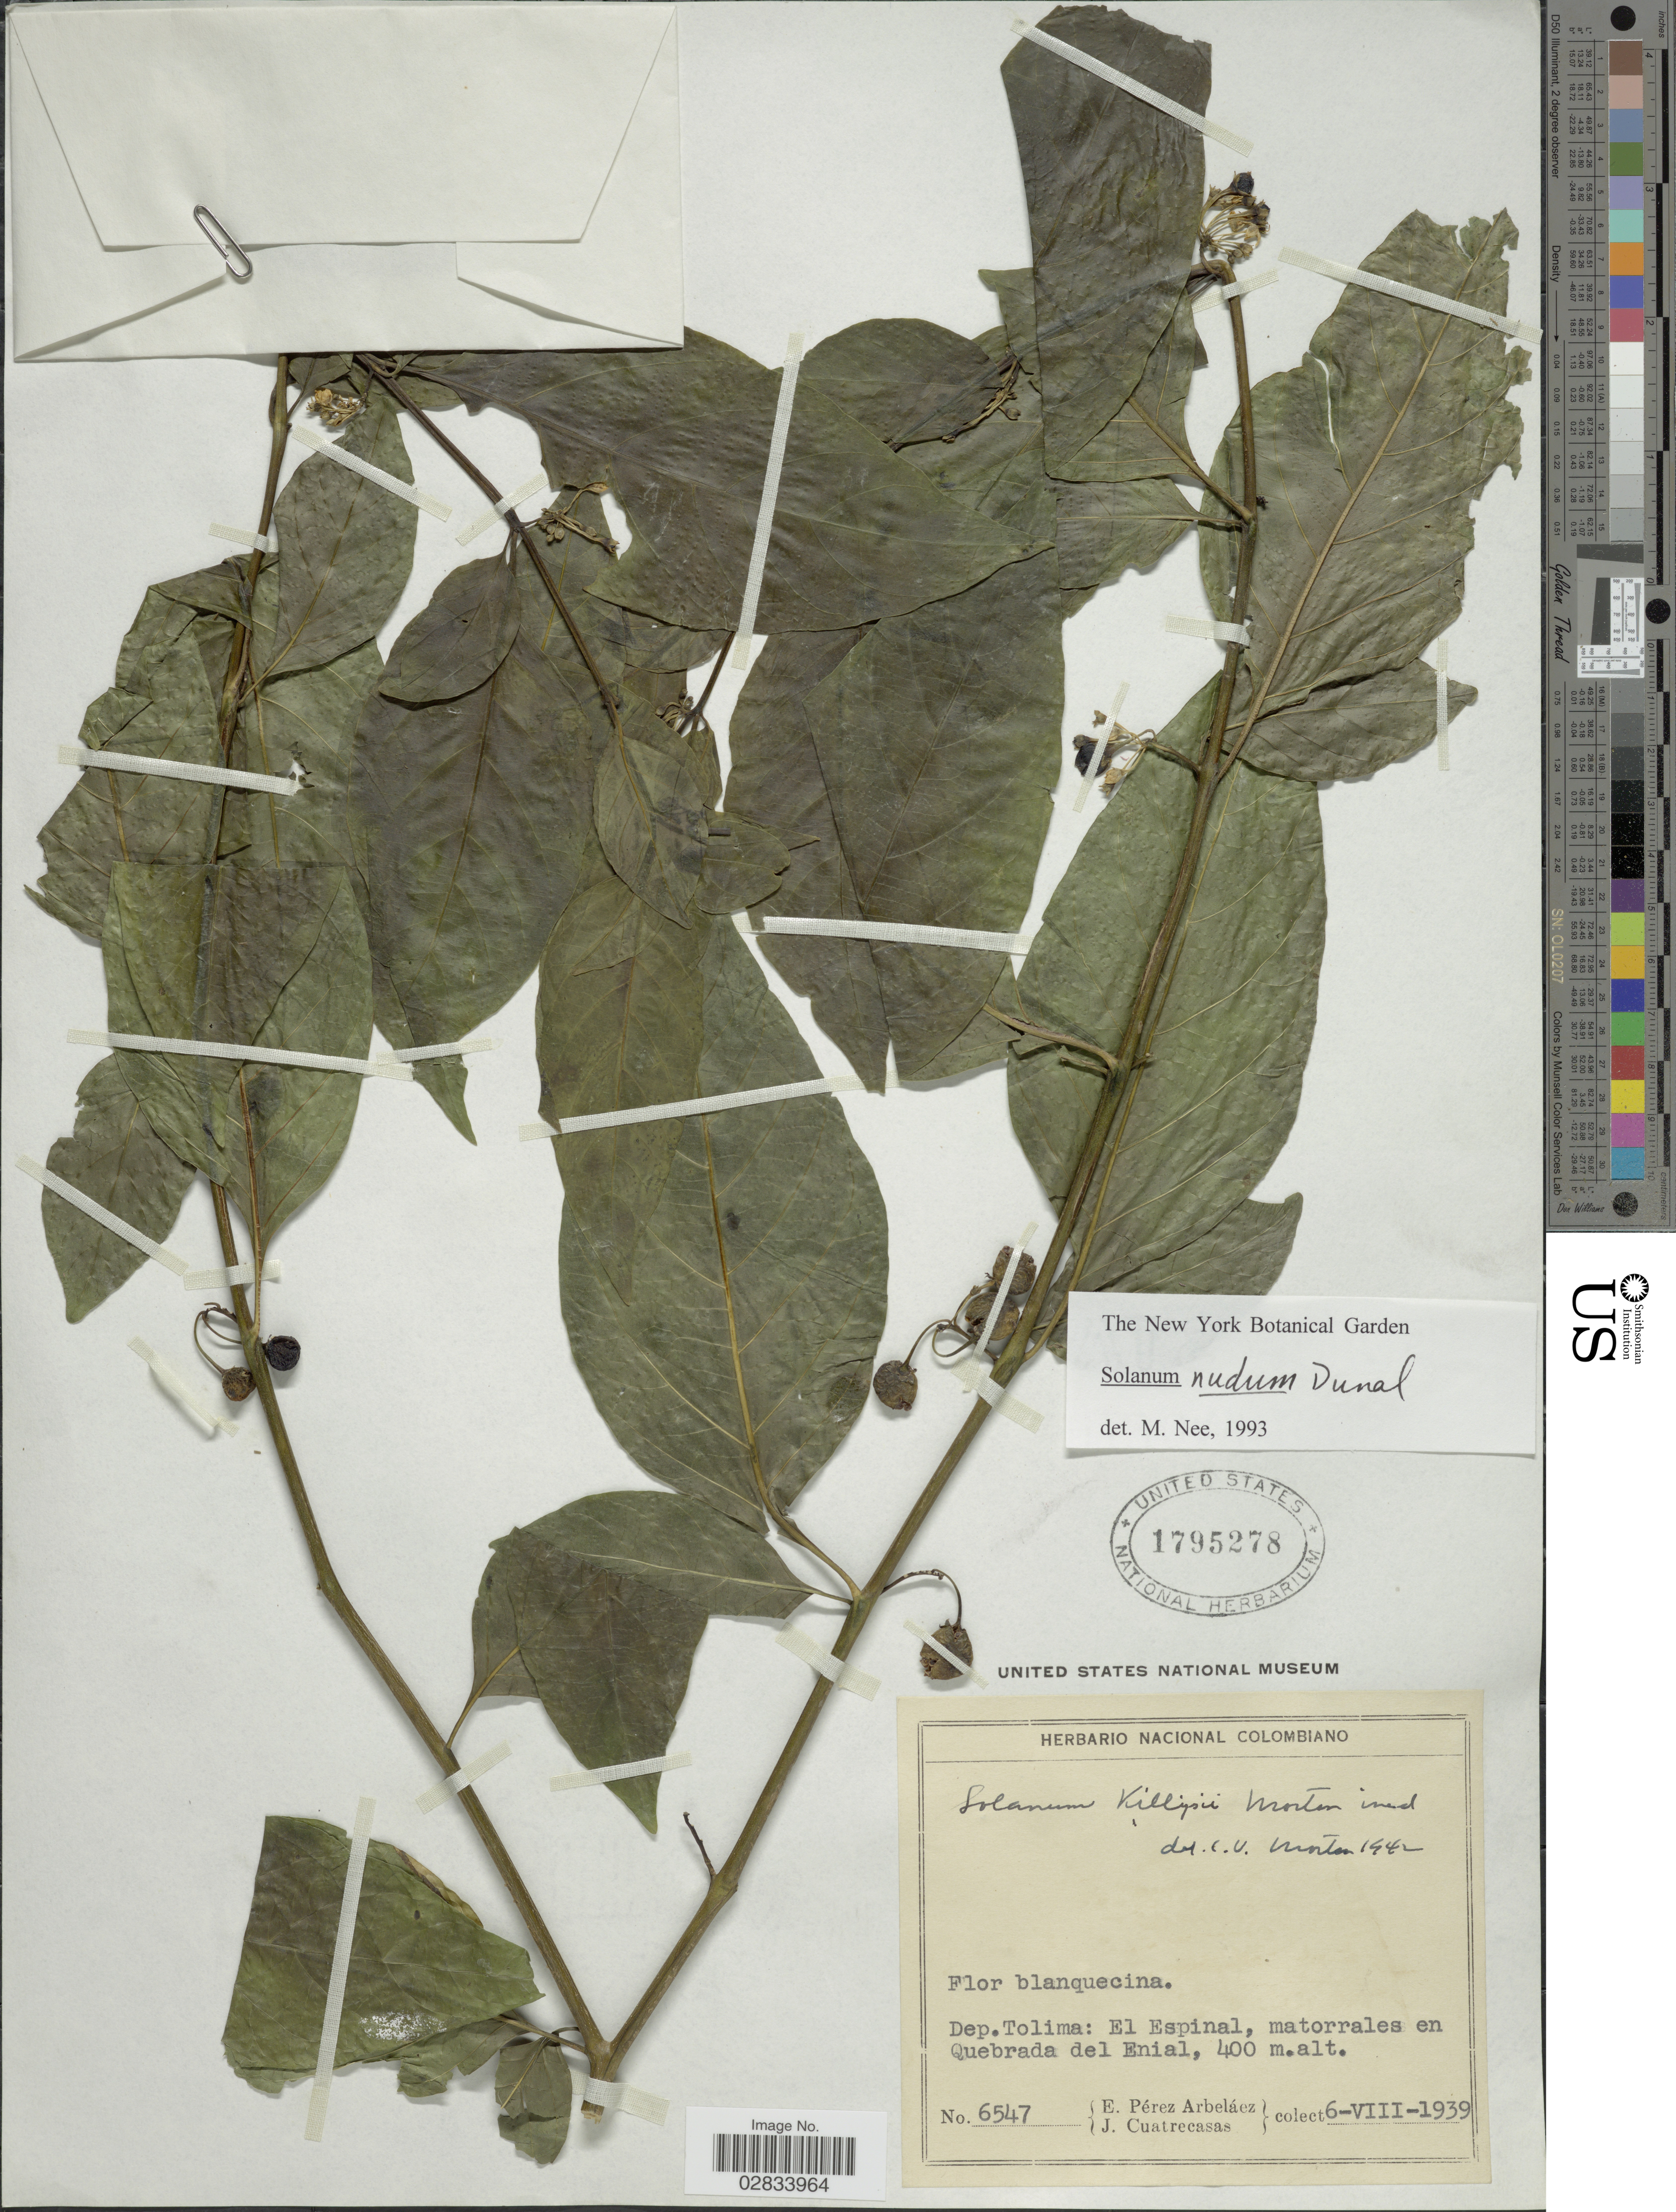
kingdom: Plantae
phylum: Tracheophyta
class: Magnoliopsida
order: Solanales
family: Solanaceae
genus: Solanum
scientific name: Solanum nudum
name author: Dunal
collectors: E. Pérez Arbeláez & J. Cuatrecasas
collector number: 6547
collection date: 1939-08-06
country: Colombia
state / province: Tolima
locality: Dep. Tolima: El Espinal, matorrales en Quebrada del Enial.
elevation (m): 400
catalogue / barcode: US 1795278